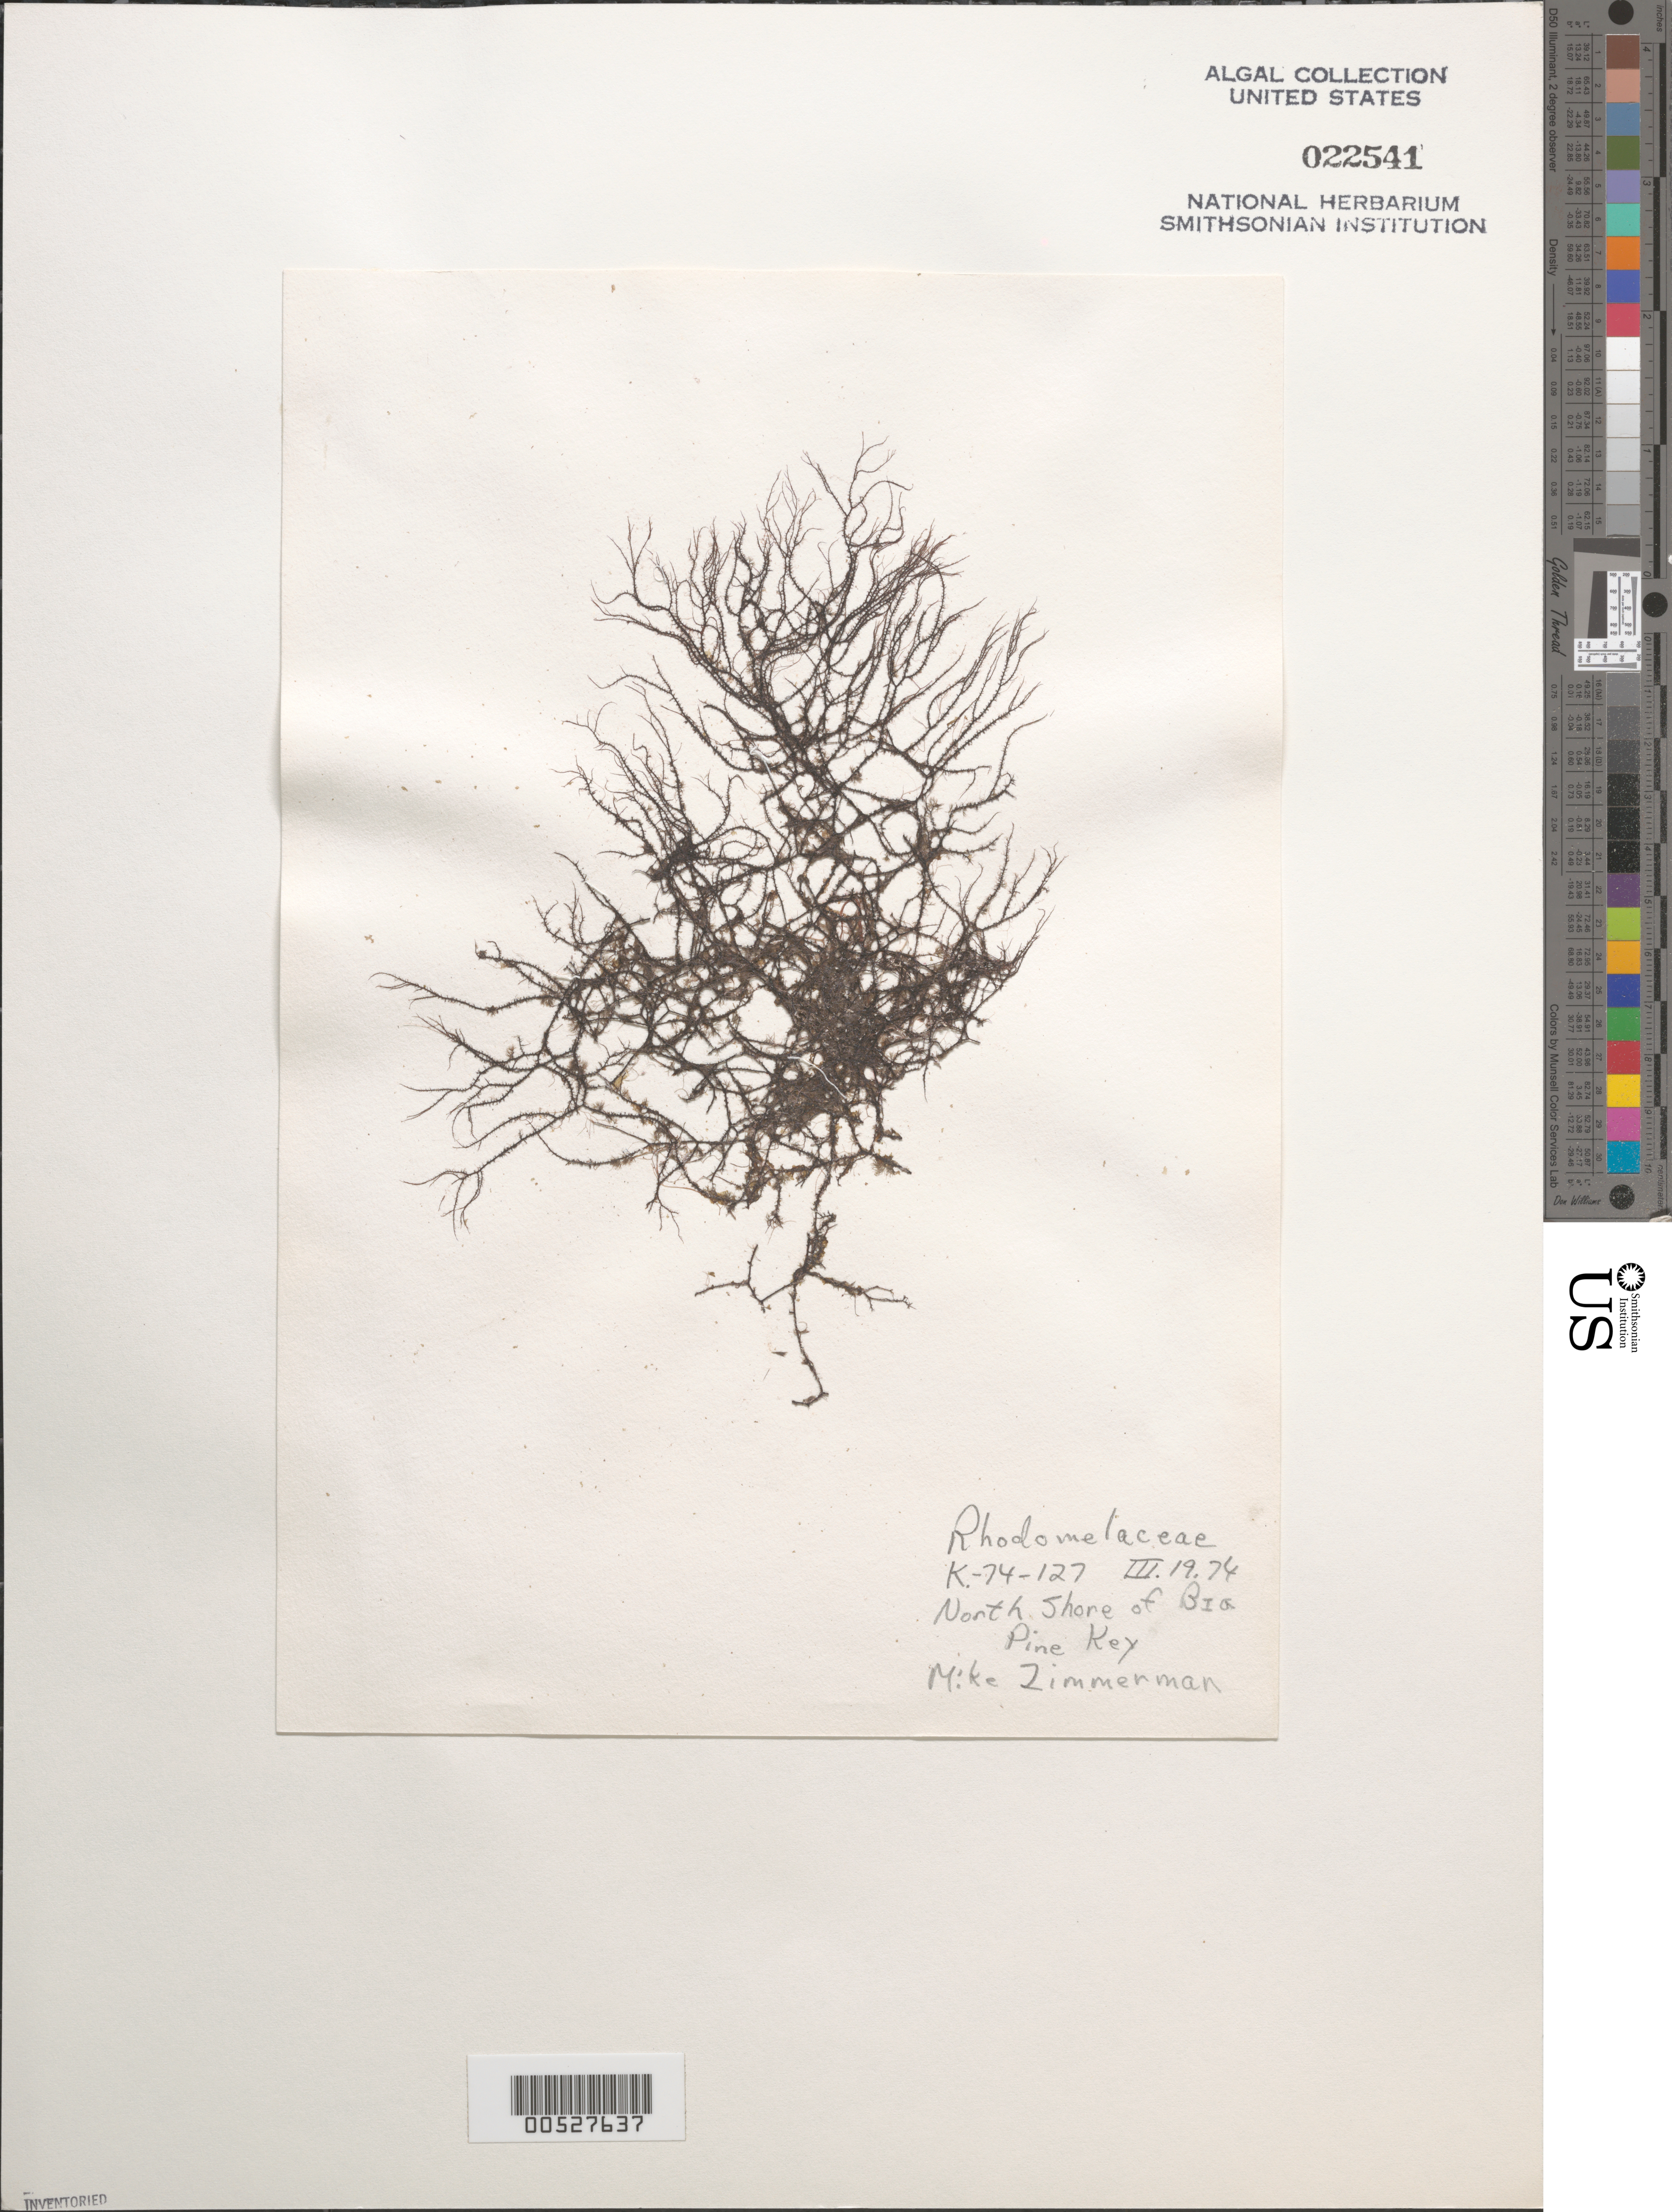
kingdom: Plantae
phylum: Rhodophyta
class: Florideophyceae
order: Ceramiales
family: Rhodomelaceae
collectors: M. Zimmerman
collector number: K-74-127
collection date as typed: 19 Mar 1974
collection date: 1974-03-19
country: United States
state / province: Florida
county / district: Monroe County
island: Big Pine Key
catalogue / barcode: US 22541